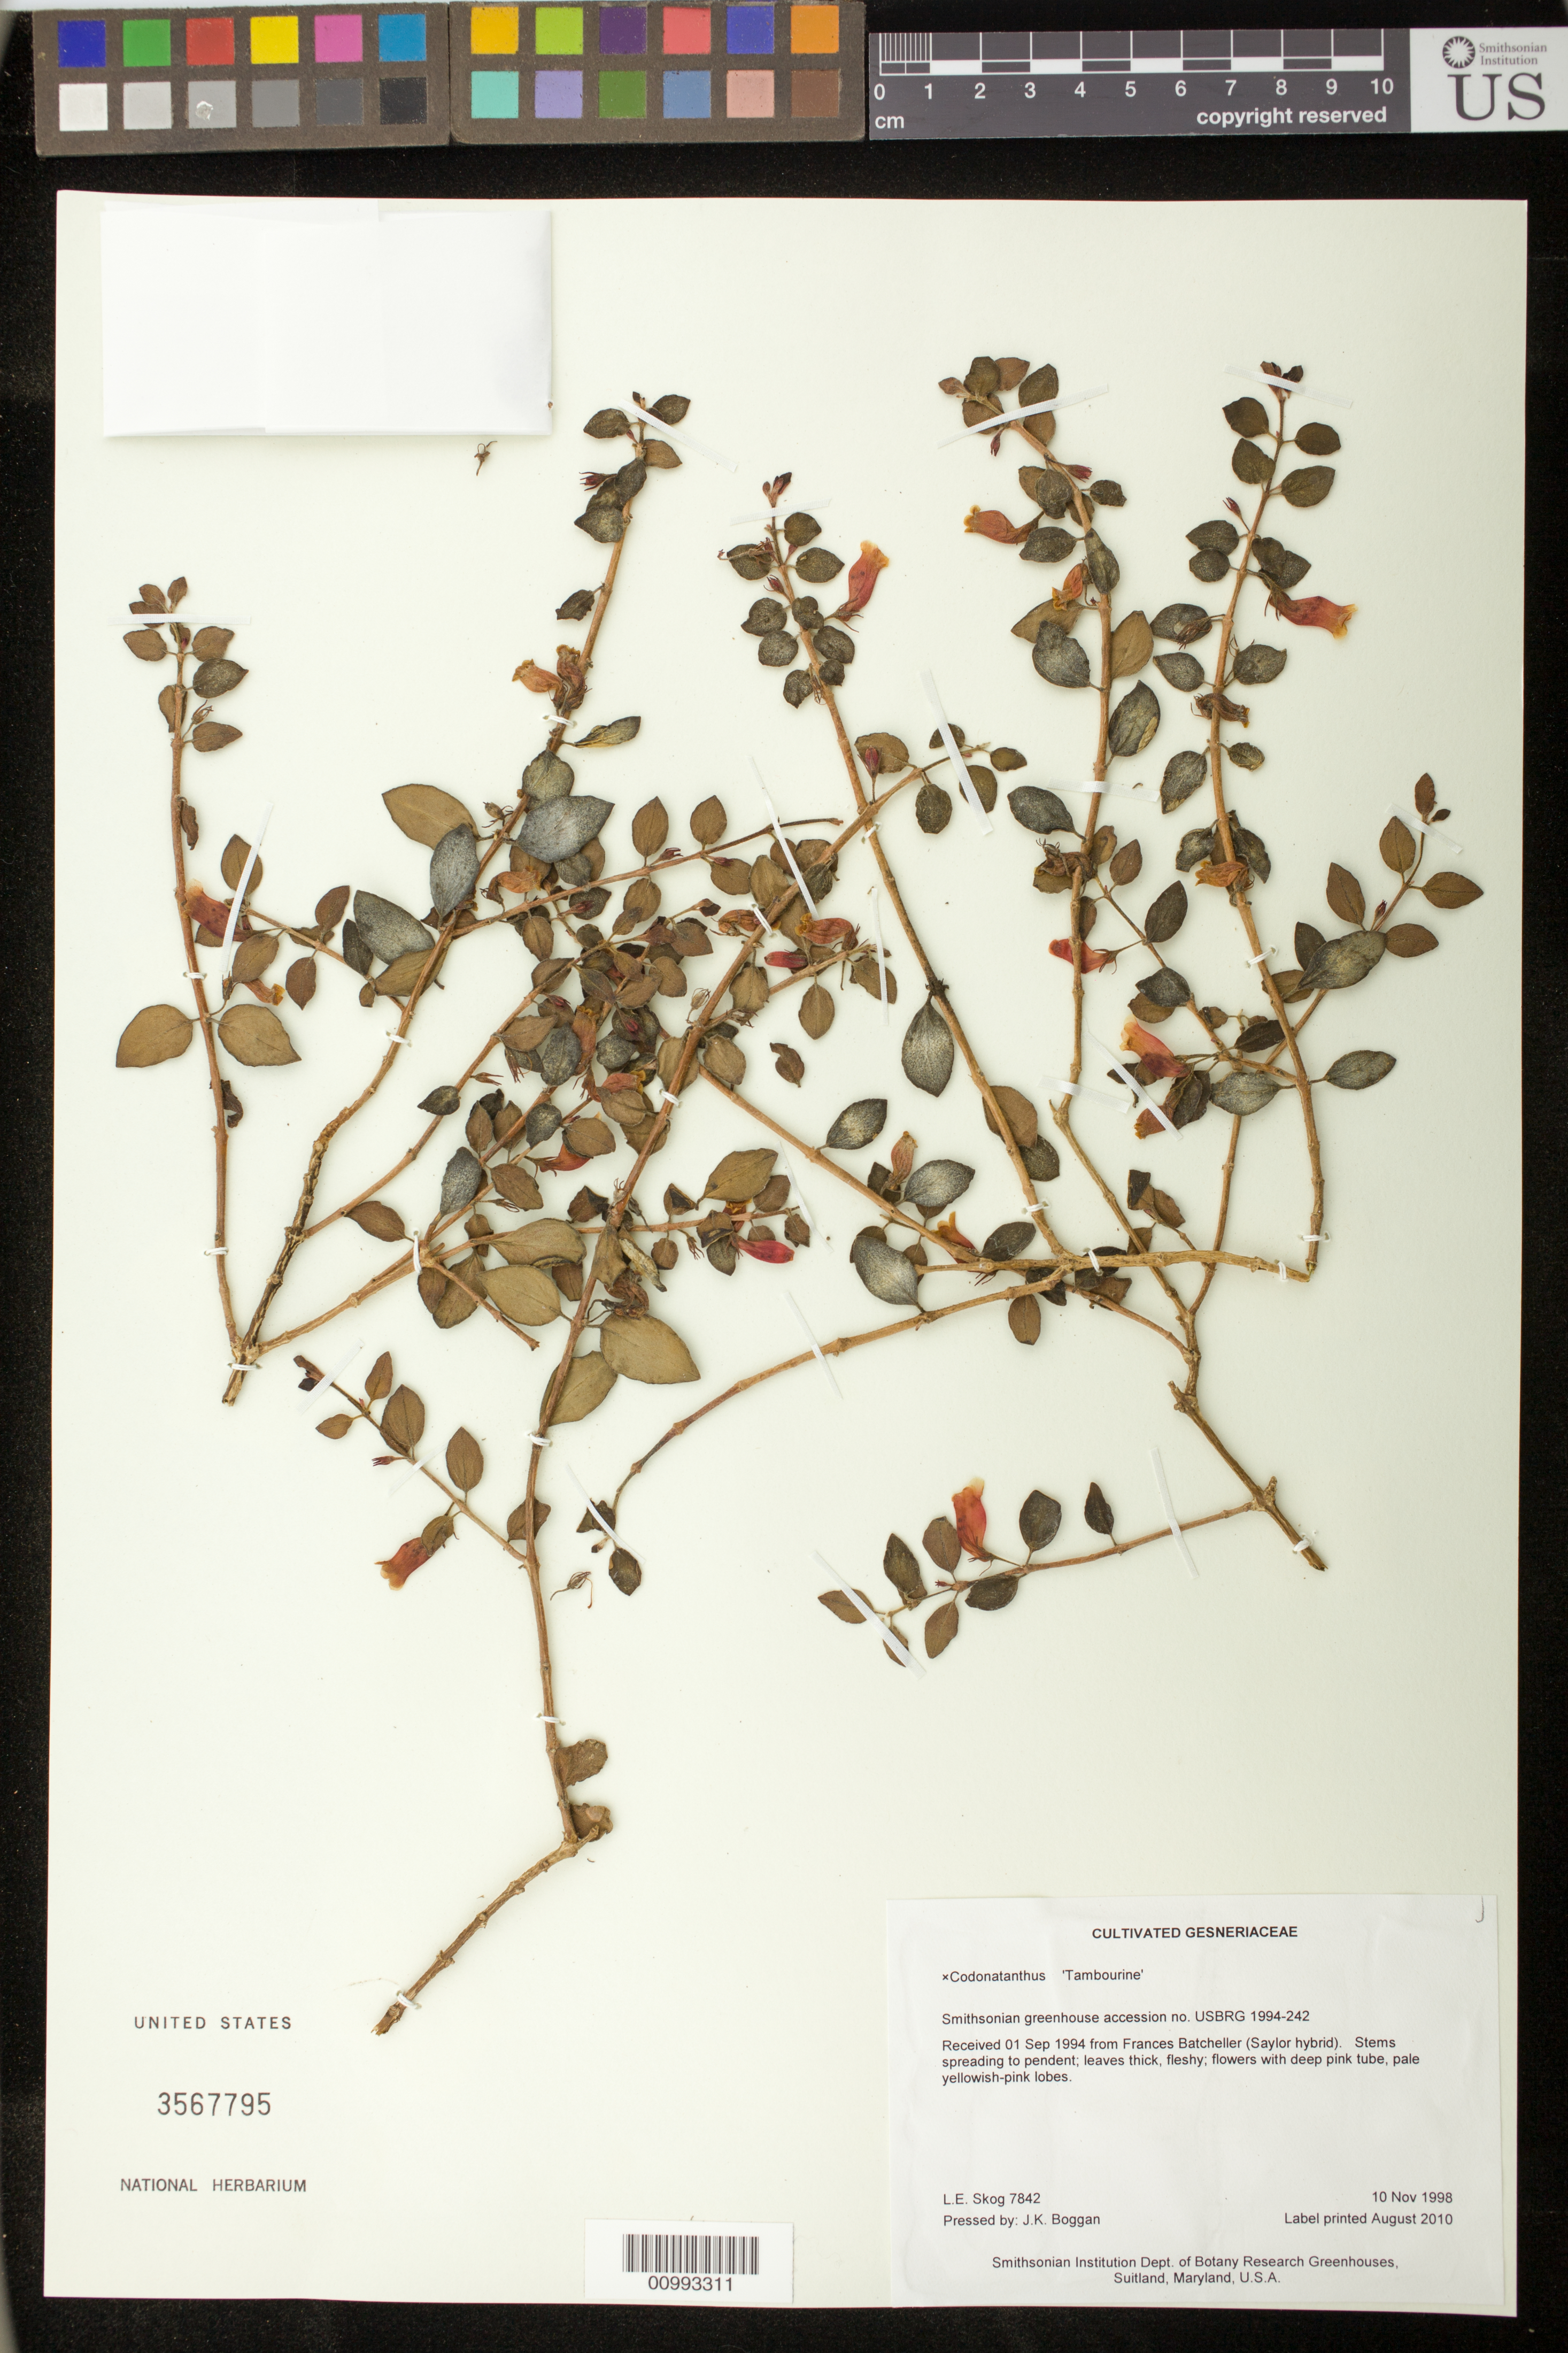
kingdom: Plantae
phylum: Tracheophyta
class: Magnoliopsida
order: Lamiales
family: Gesneriaceae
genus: Codonatanthus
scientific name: x Codonatanthus 'Tambourine'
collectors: L. E. Skog & J. K. Boggan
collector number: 7842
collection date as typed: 10 Nov 1998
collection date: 1998-11-10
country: United States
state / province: Maryland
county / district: Prince George's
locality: Smithsonian Institution Dept. of Botany Research Greenhouses, Suitland, Maryland, U.S.A.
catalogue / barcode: US 3567795